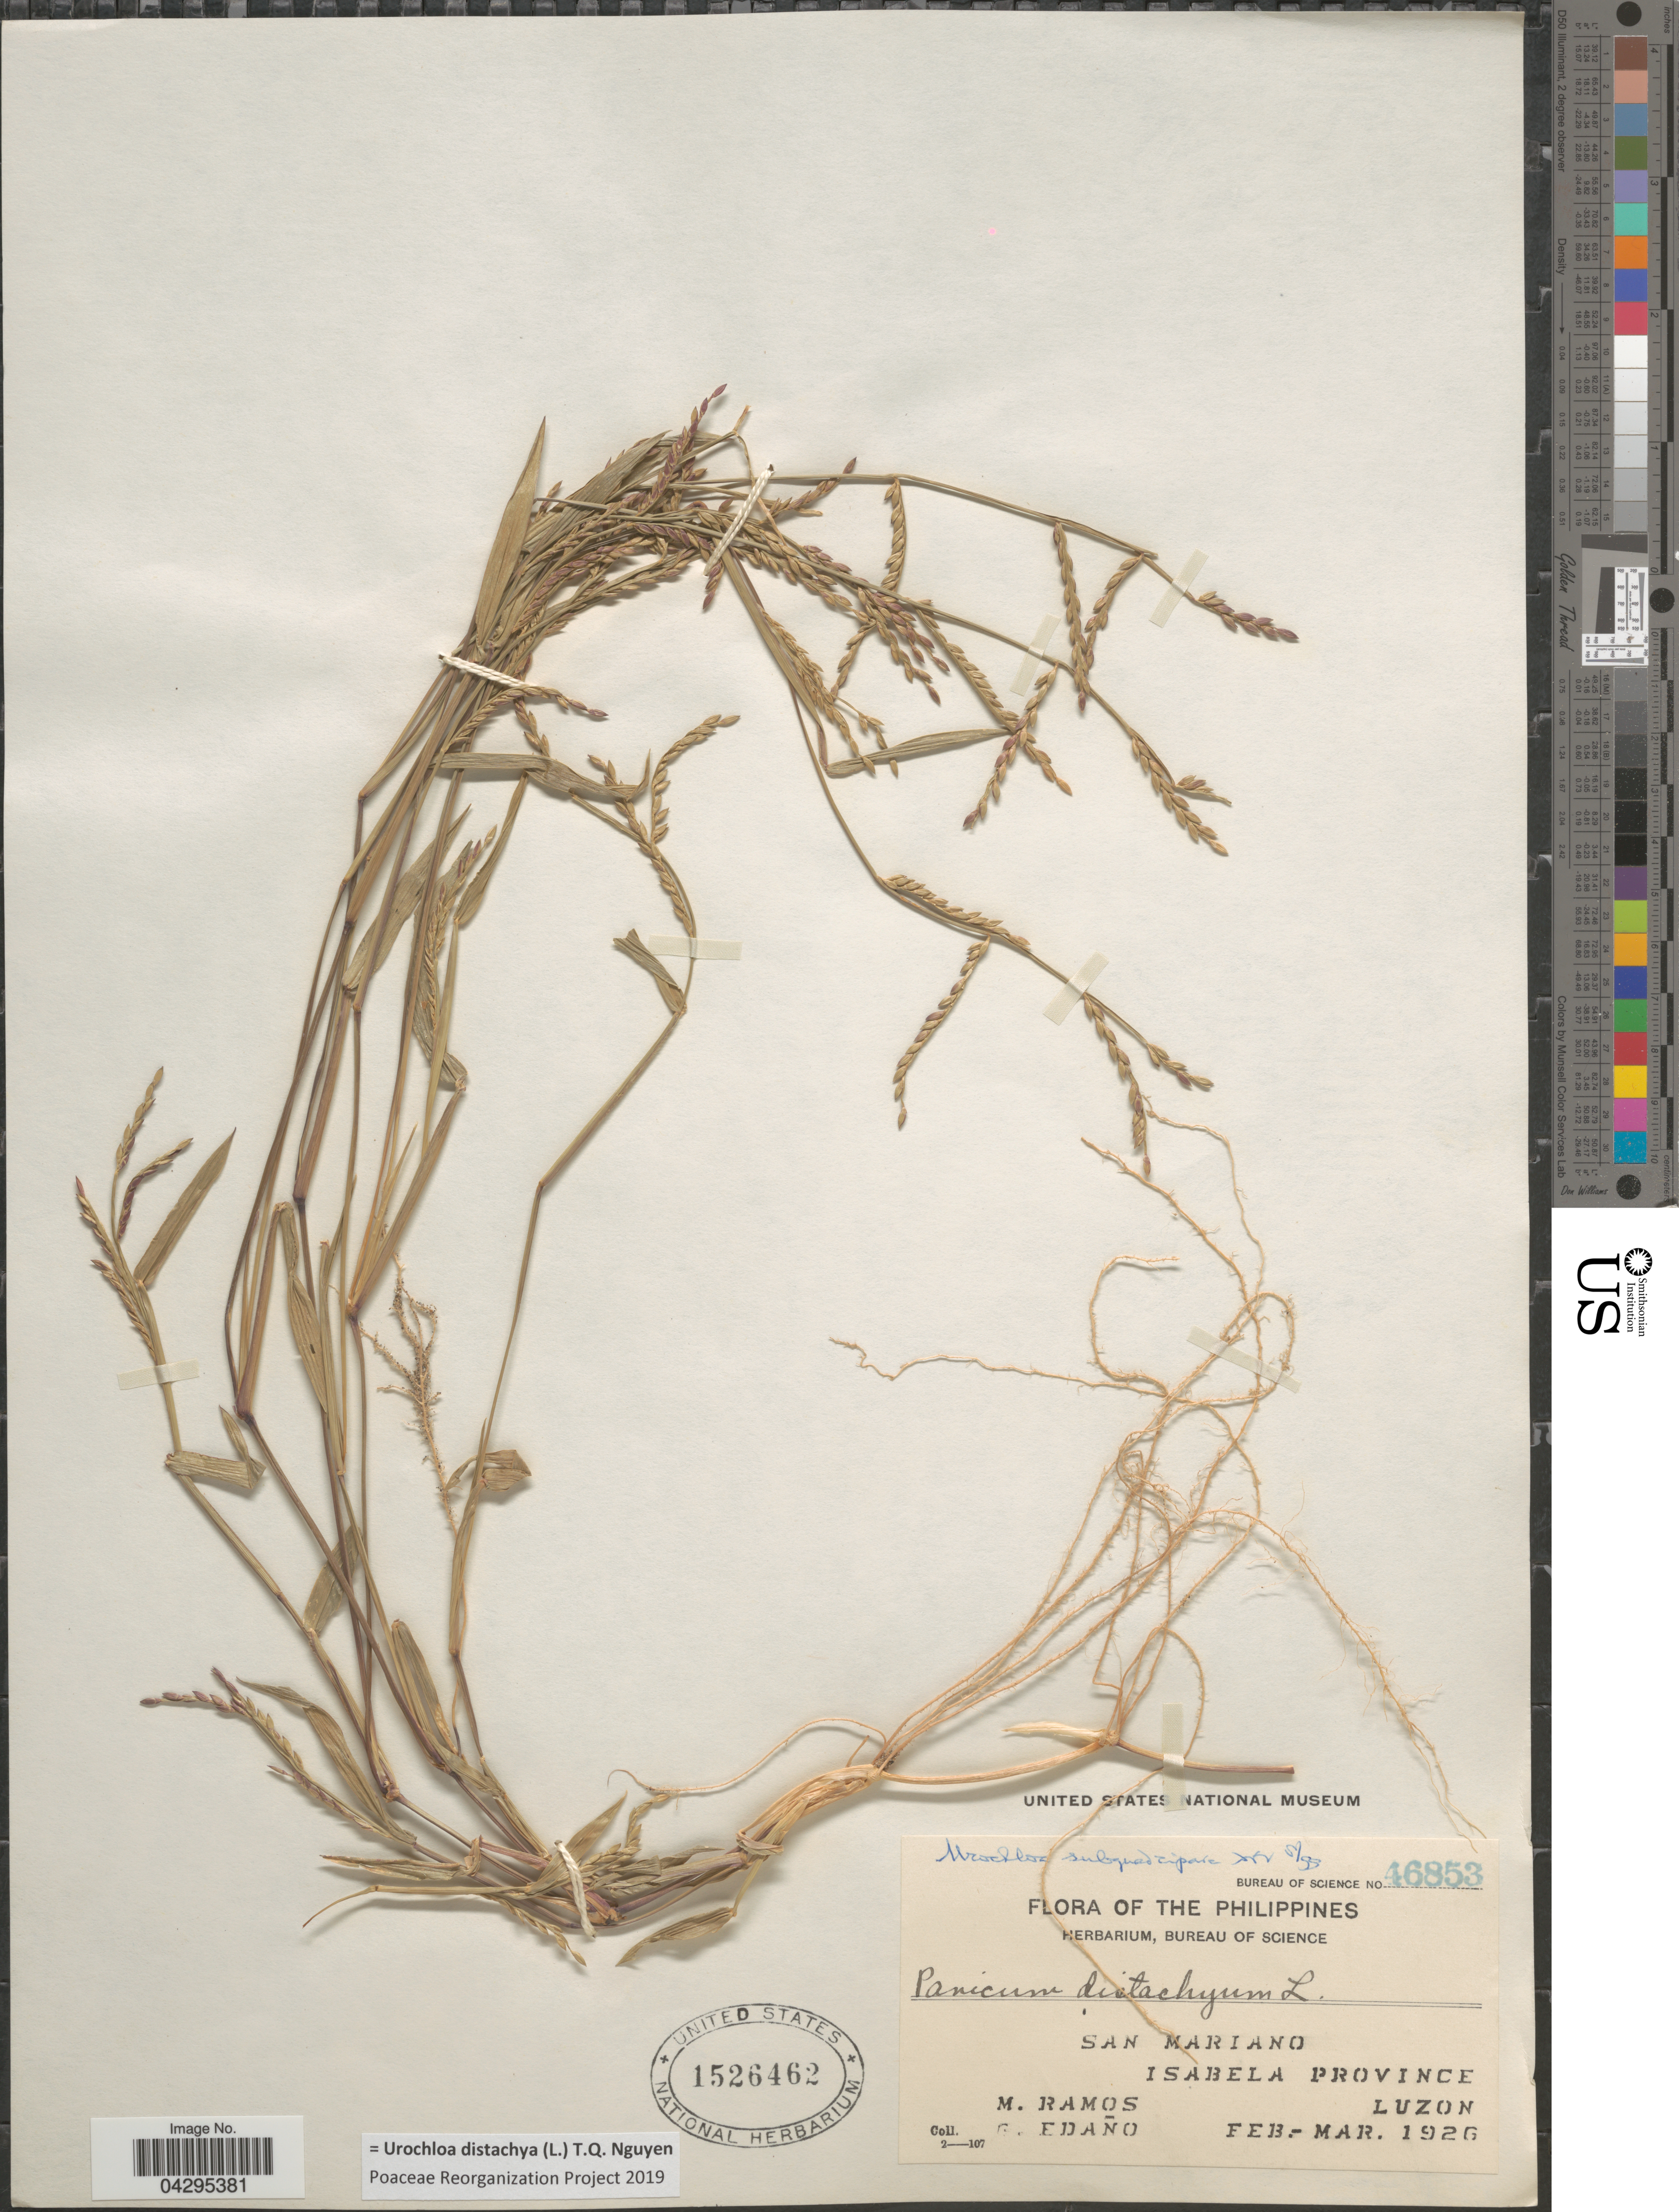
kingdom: Plantae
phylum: Tracheophyta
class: Liliopsida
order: Poales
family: Poaceae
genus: Urochloa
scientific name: Urochloa distachya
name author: (L.) T.Q. Nguyen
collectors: M. Ramos & G. Edaño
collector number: Bureau Of Science 46853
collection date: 1926-02/1926-03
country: Philippines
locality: San Mariano. Isabela Province. Luzon.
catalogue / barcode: US 1526462